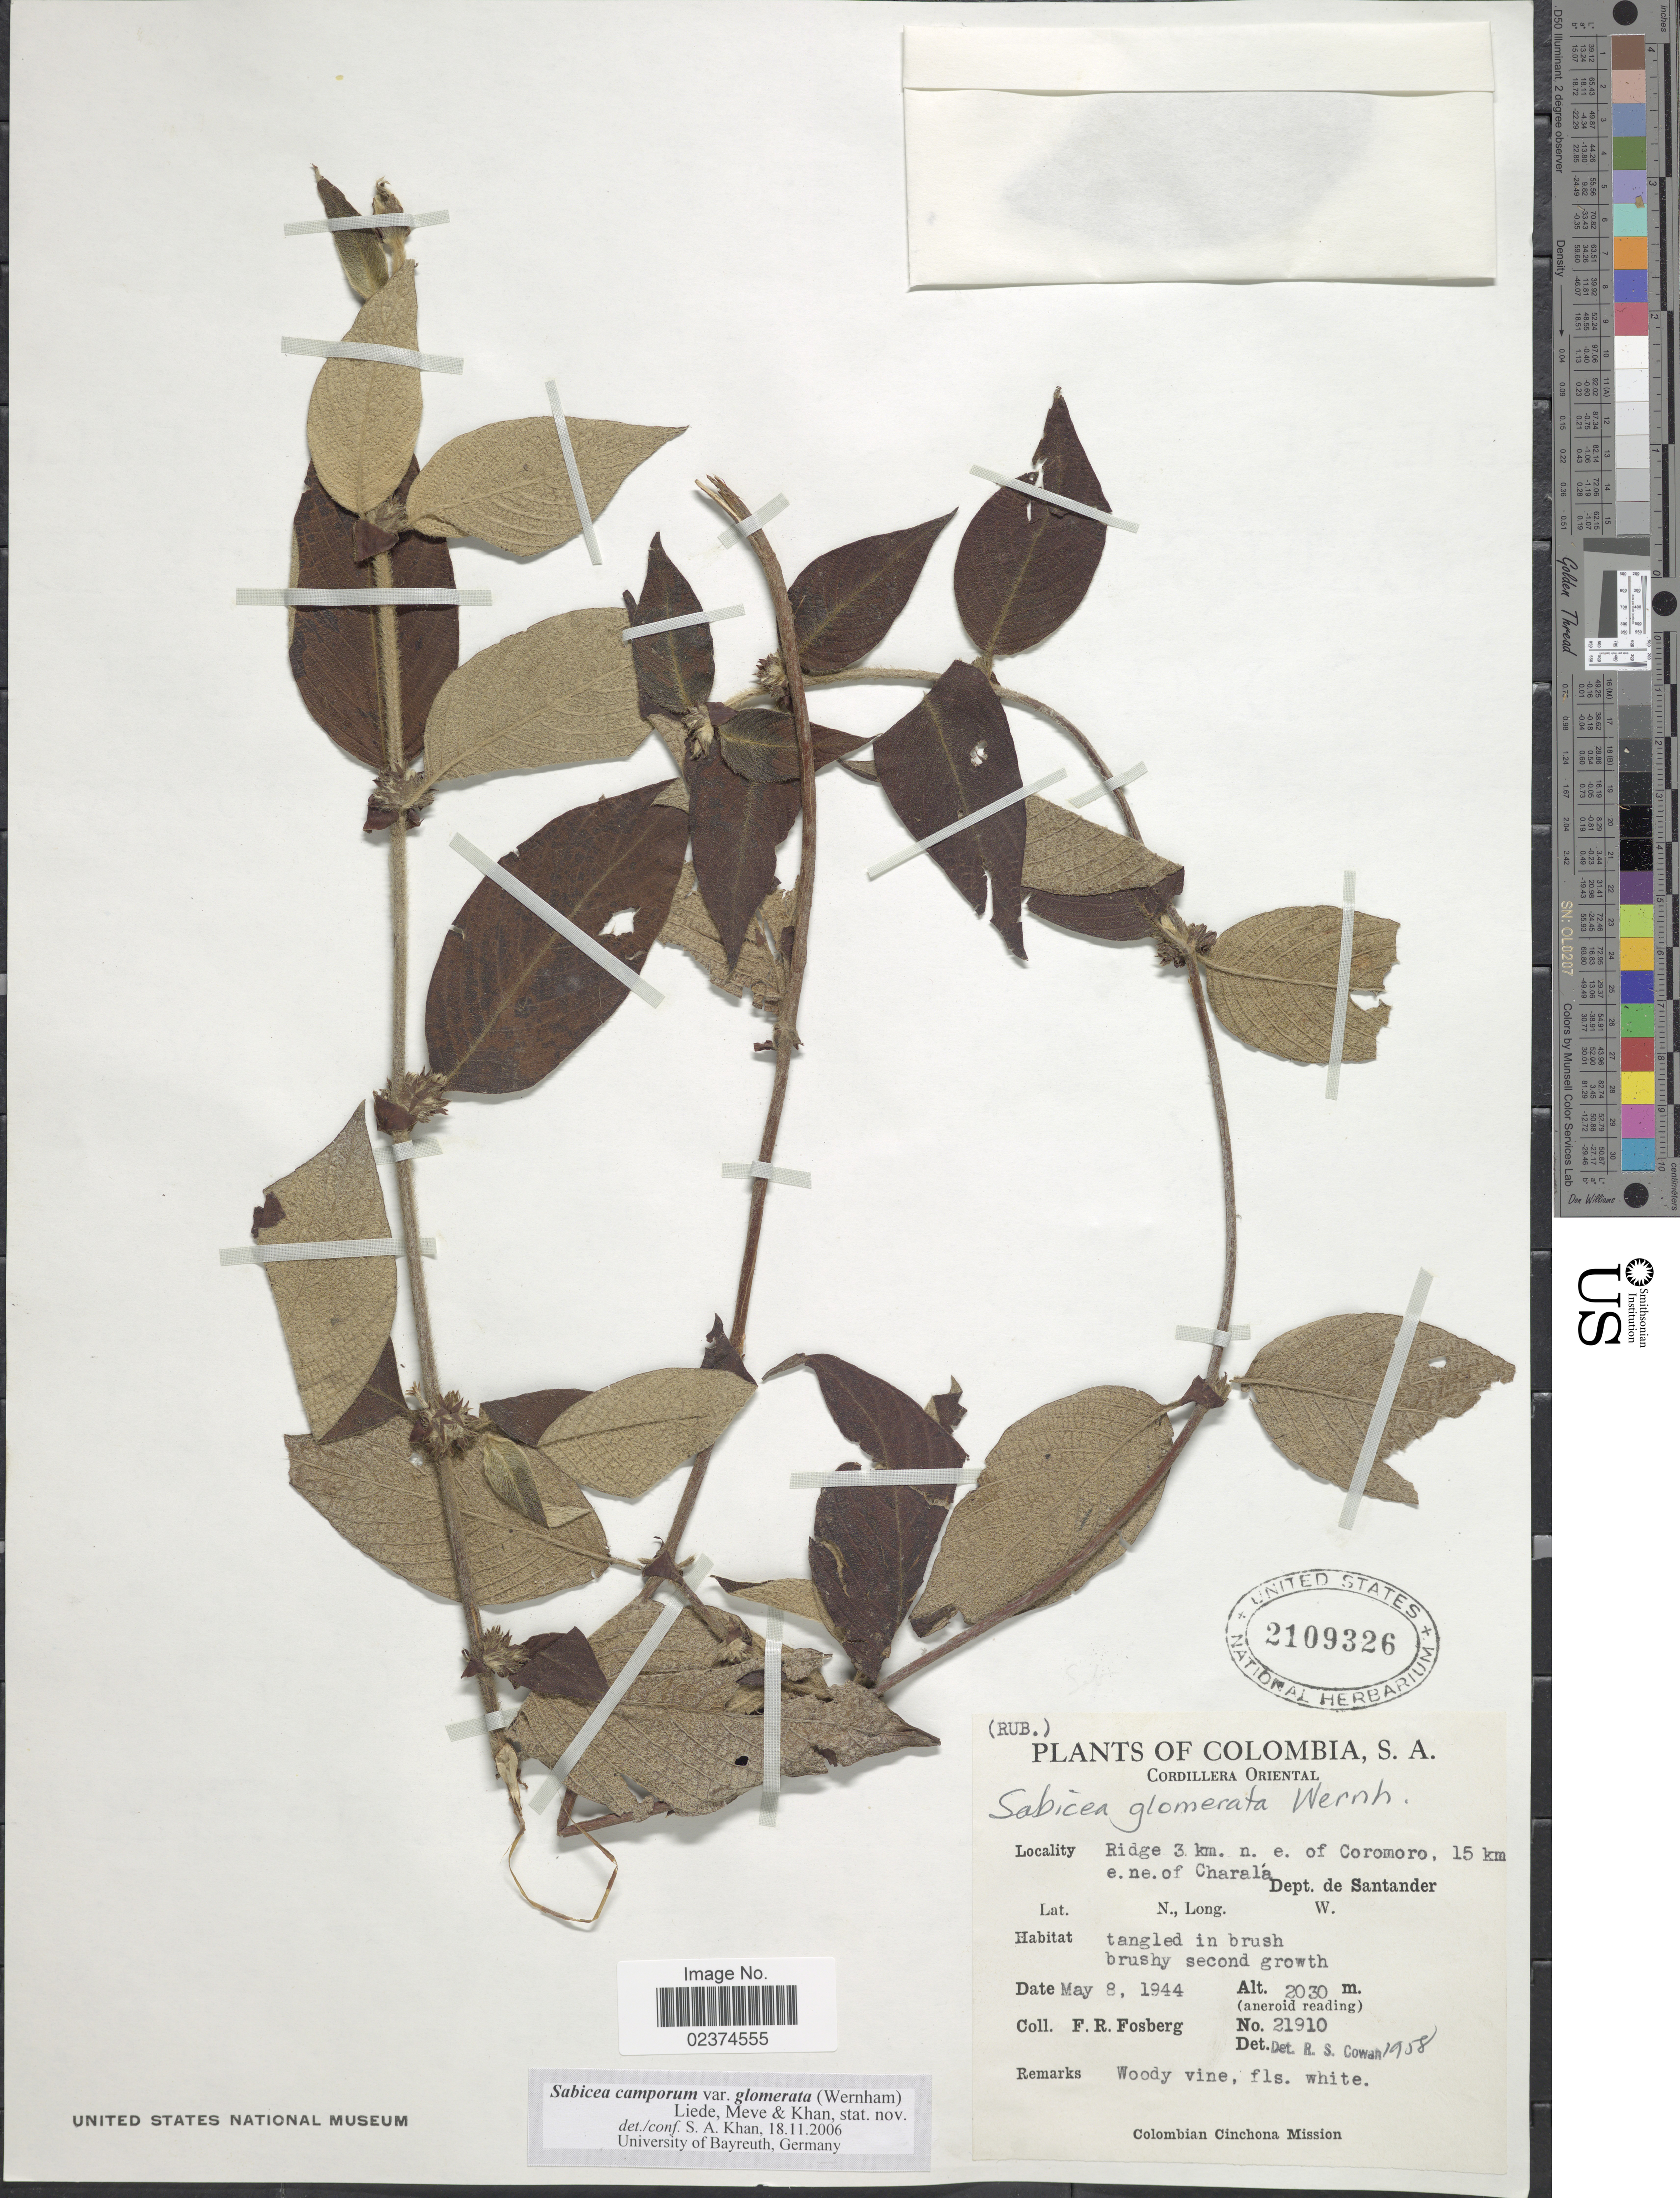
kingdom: Plantae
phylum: Tracheophyta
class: Magnoliopsida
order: Gentianales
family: Rubiaceae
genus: Sabicea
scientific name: Sabicea camporum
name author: Sprague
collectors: F. R. Fosberg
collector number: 21910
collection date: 1944-05-08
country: Colombia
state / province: Santander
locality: Cordillera Oriental, Ridge 3 km n.e. of Coromoro, 15 km e.n.e. of Charalá, Dept. de Santander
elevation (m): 2030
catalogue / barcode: US 2109326